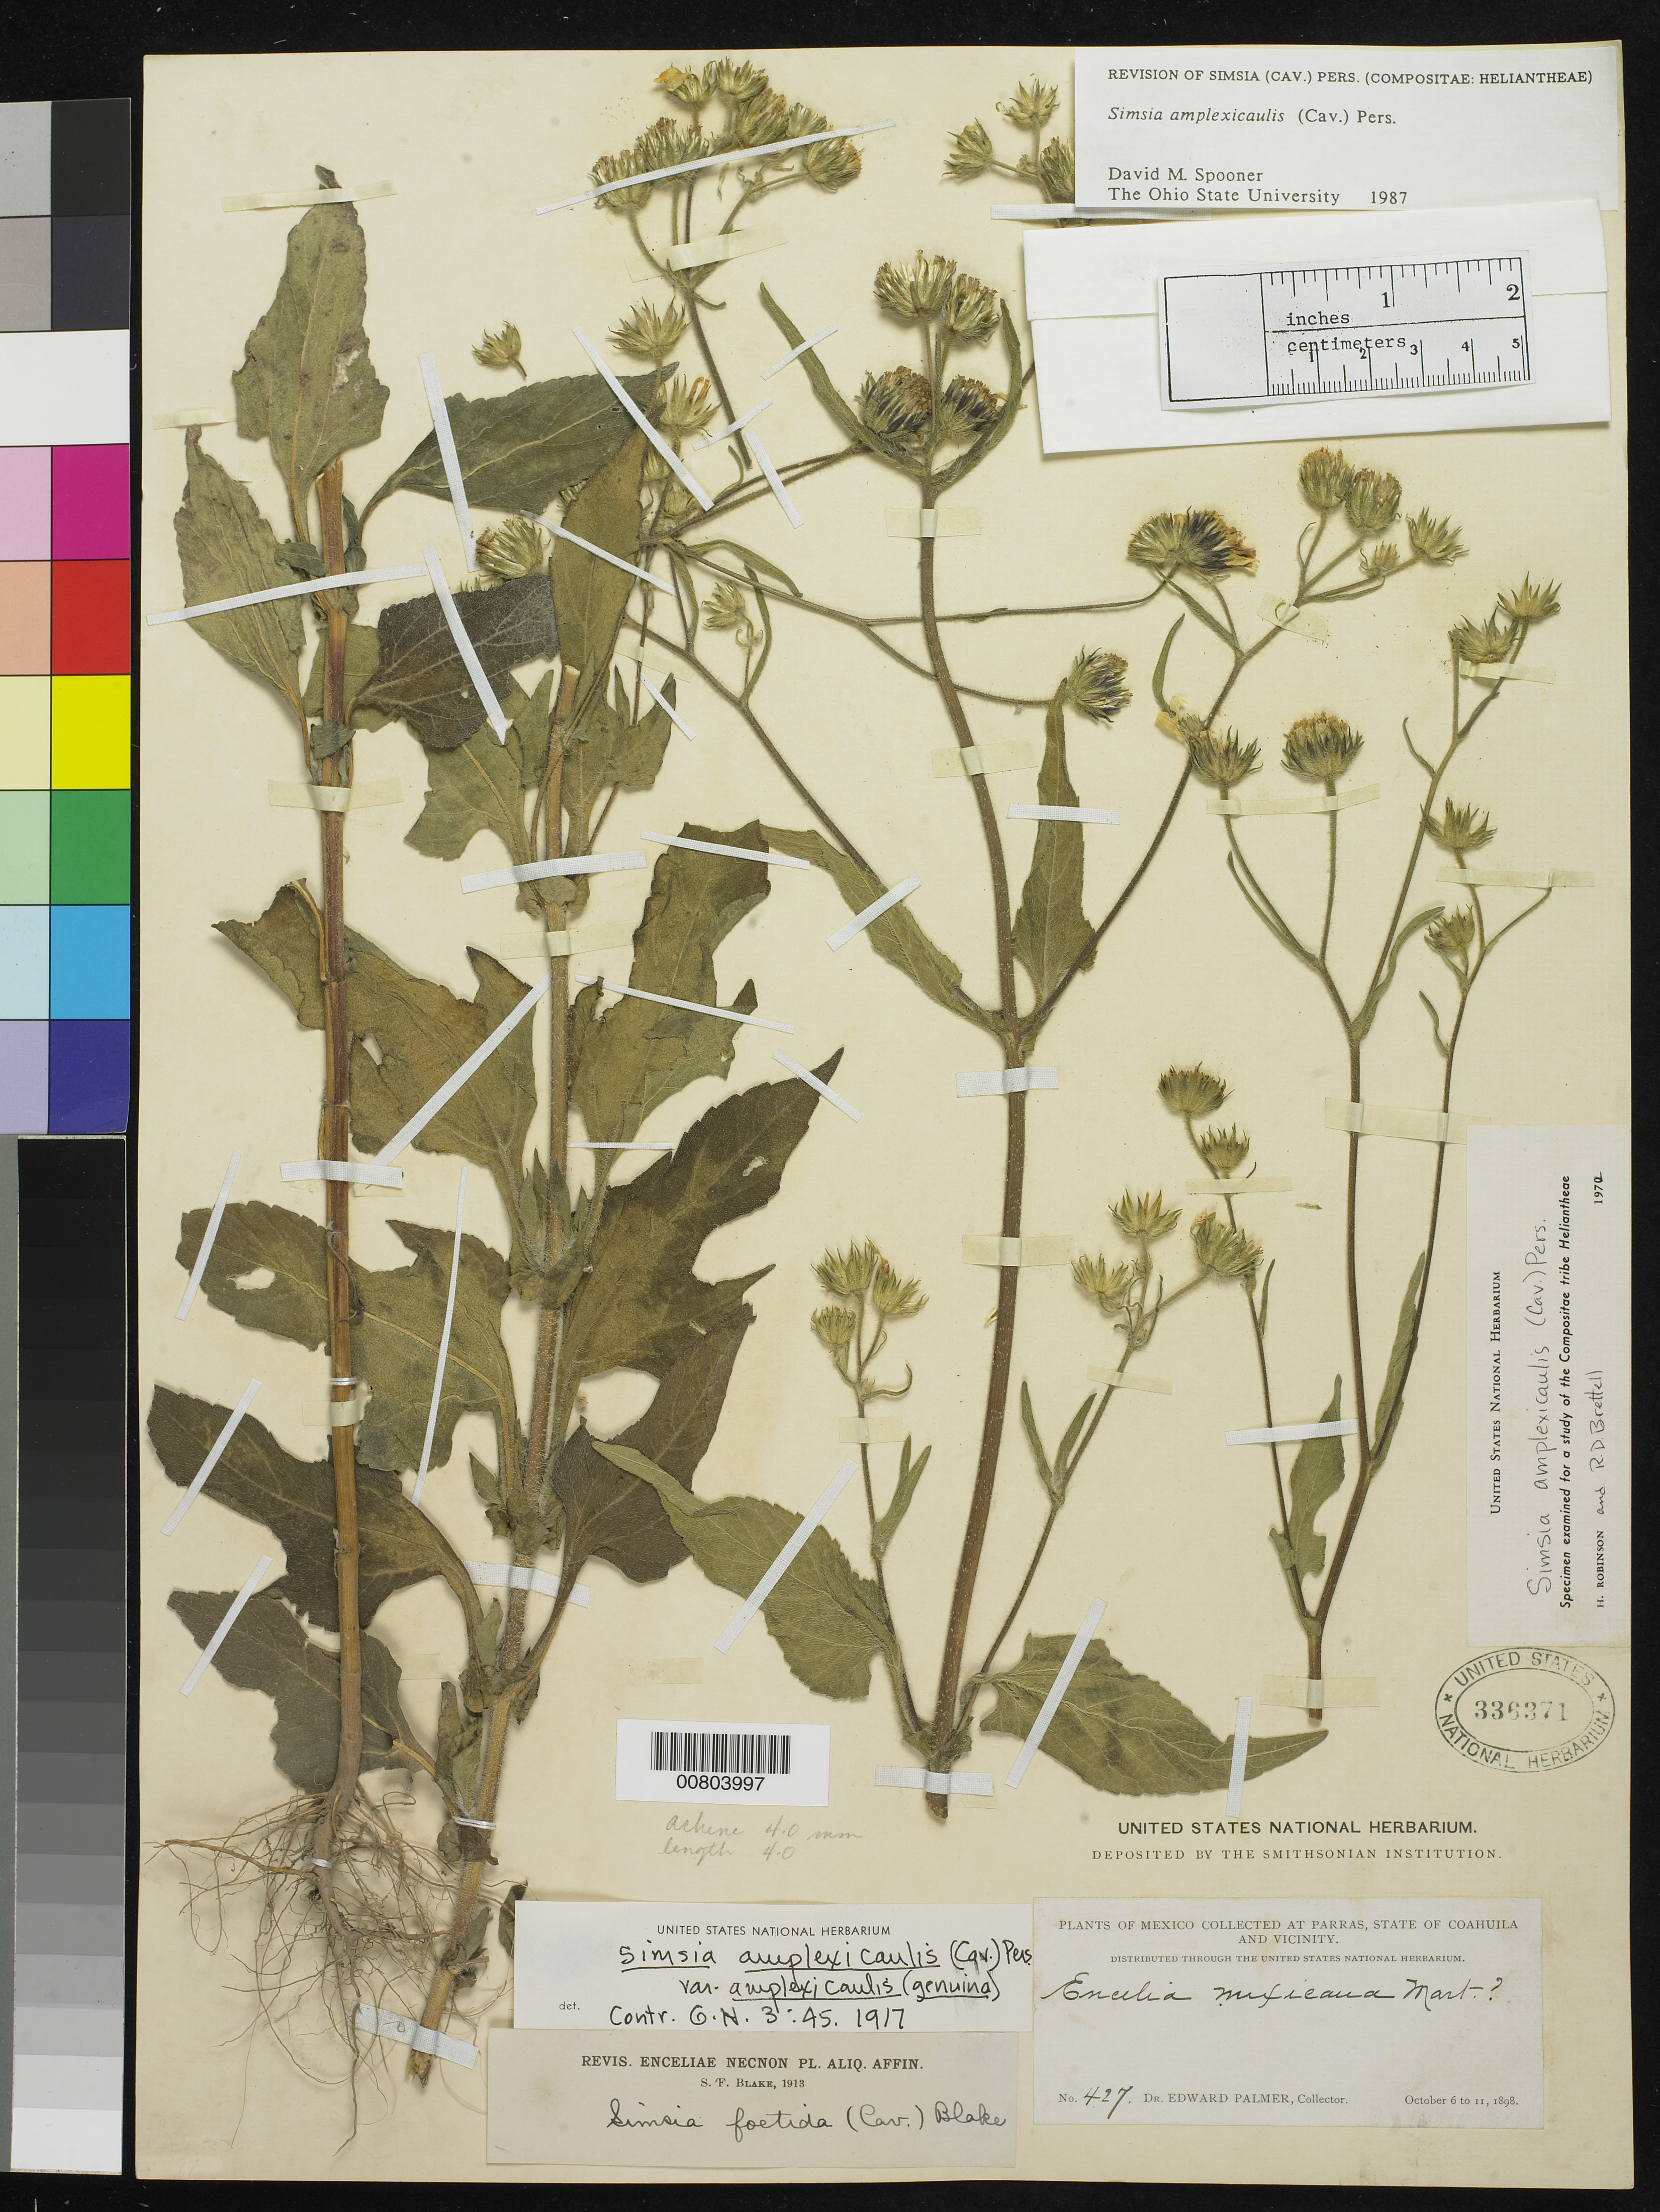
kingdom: Plantae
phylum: Tracheophyta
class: Magnoliopsida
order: Asterales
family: Asteraceae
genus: Simsia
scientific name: Simsia amplexicaulis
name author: (Cav.) Pers.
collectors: E. Palmer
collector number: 427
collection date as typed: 06 Oct 1898 to 11 Oct 1898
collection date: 1898-10-06/1898-10-11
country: Mexico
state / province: Coahuila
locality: Parras, Coahuila and vicinity.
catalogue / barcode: US 336371